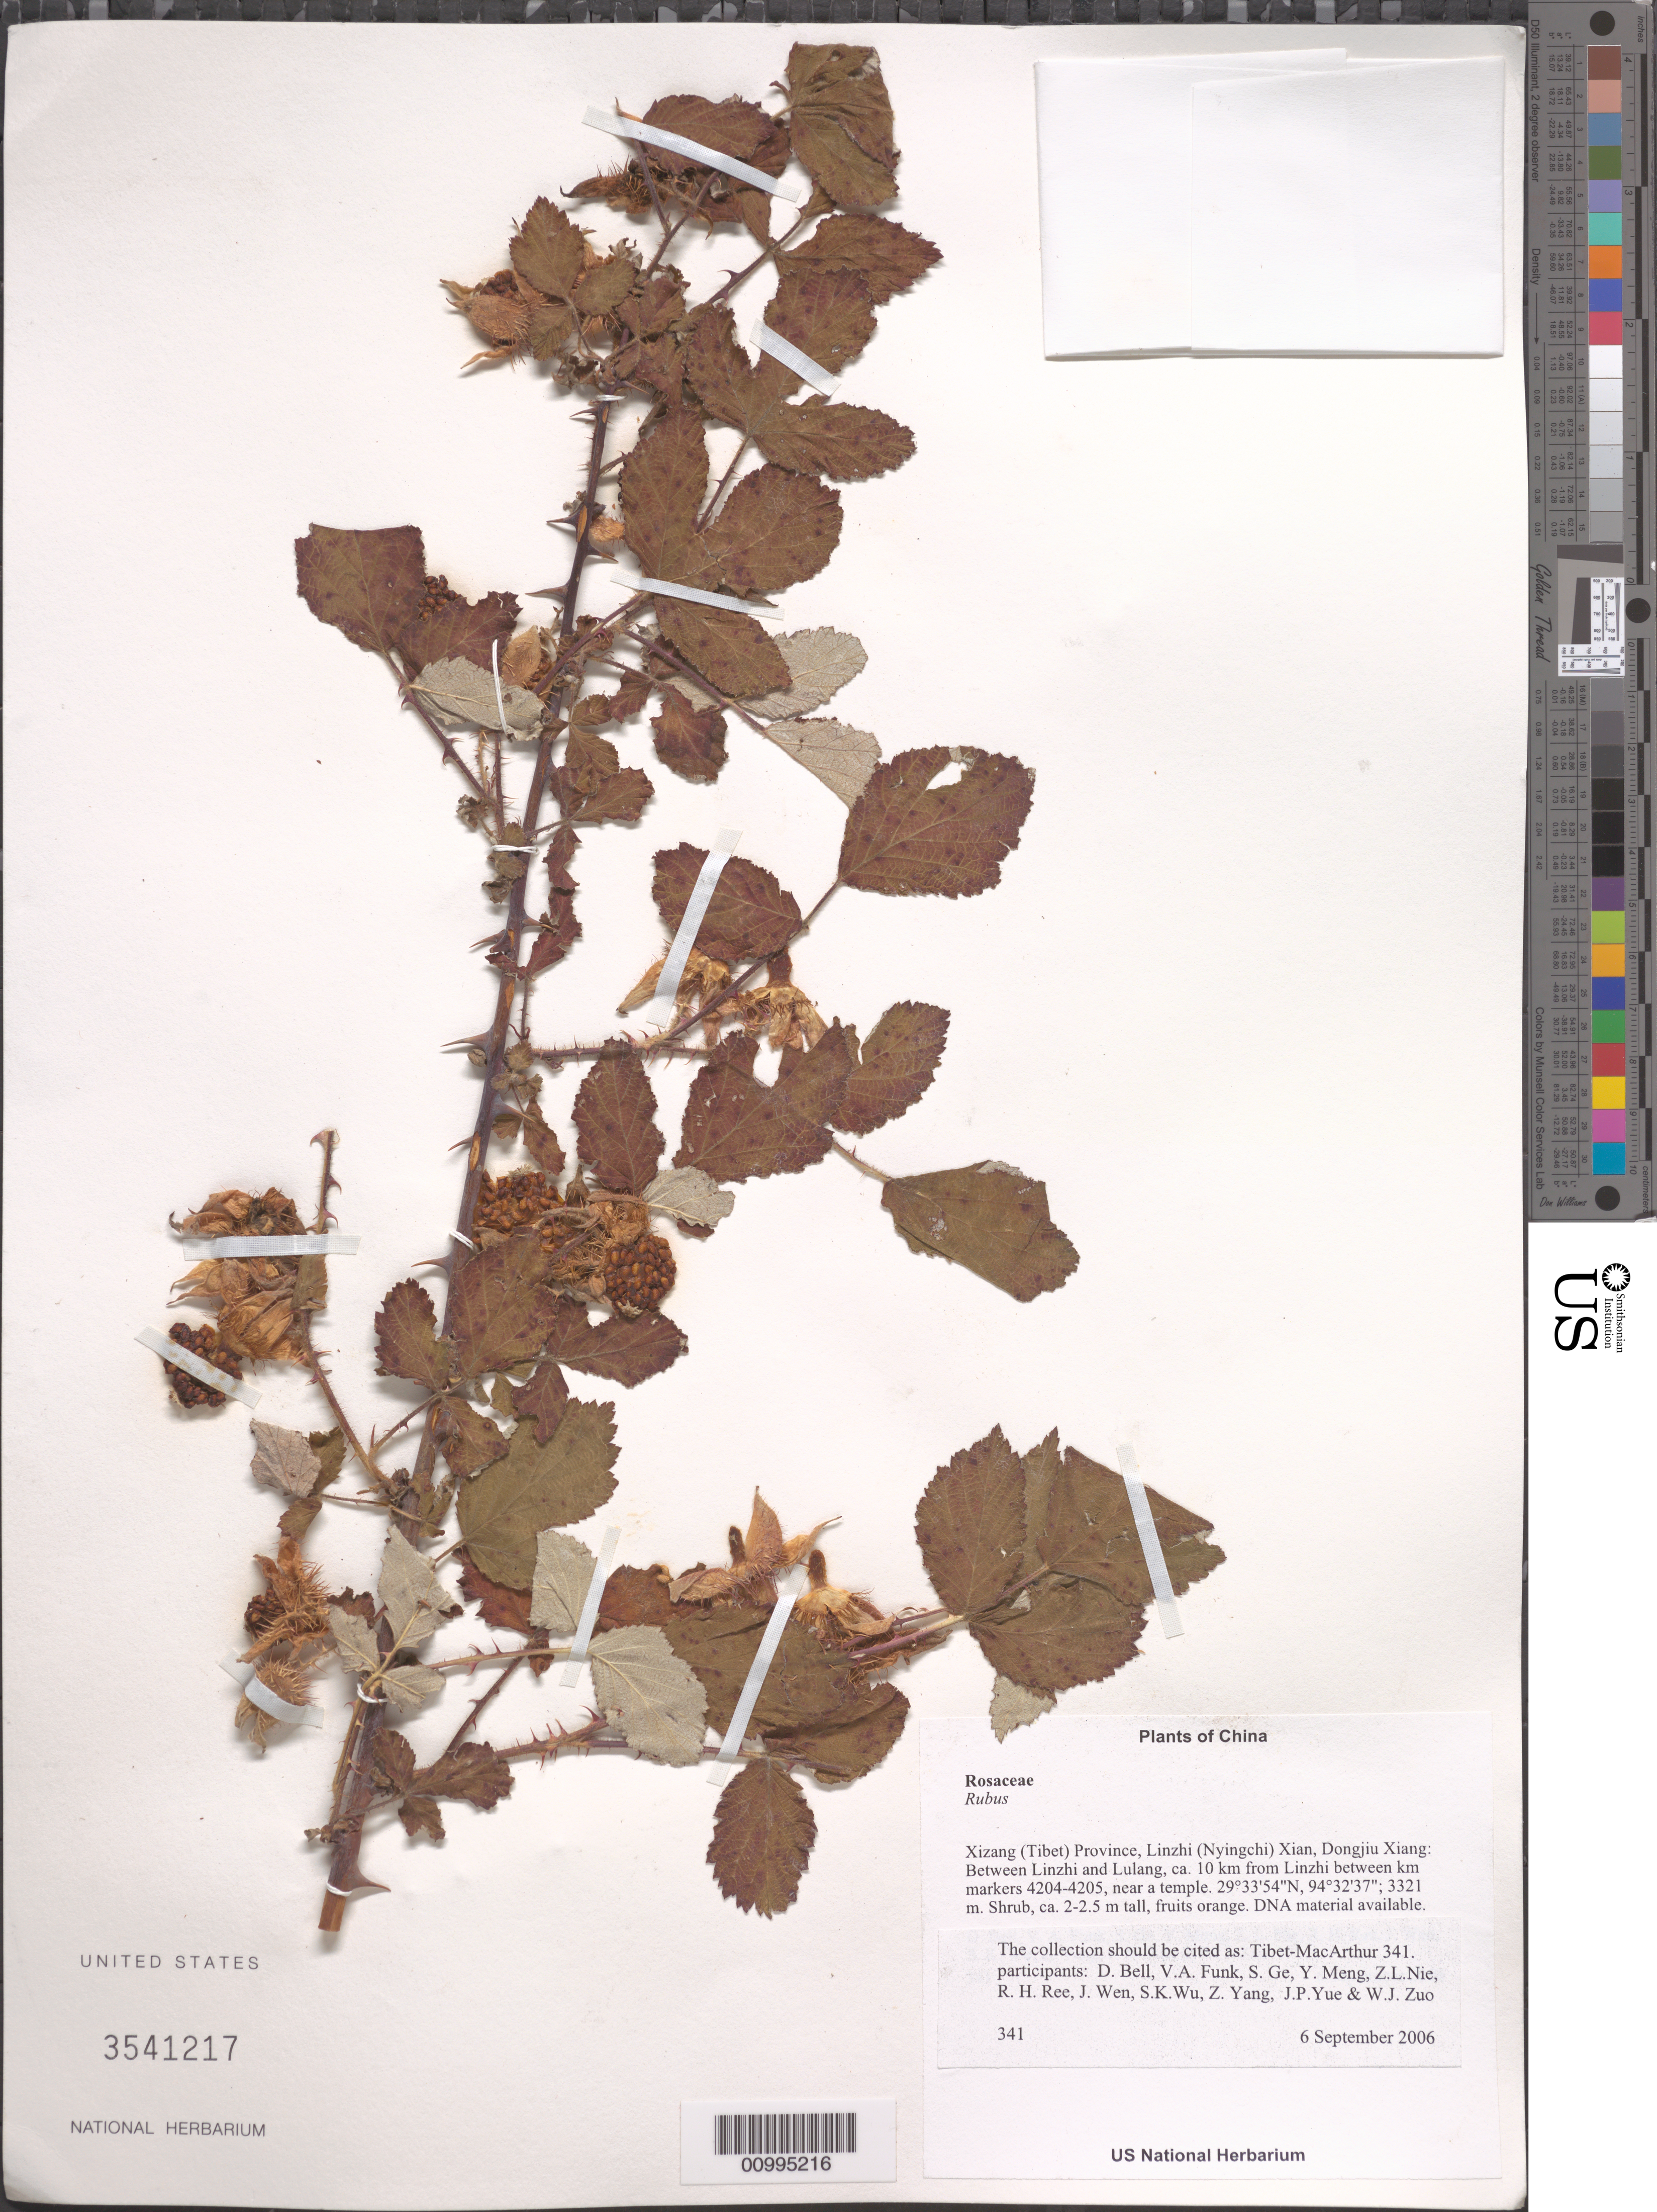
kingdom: Plantae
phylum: Tracheophyta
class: Magnoliopsida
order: Rosales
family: Rosaceae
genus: Rubus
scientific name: Rubus sp.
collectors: Tibet-MacArthur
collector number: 341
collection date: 2006-09-06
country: China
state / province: Xizang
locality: Xizang (Tibet) Province, Linzhi (Nyingchi) Xian, Dongjiu Xiang: Between Linzhi and Lulang, ca. 10 km from Linzhi between km markers 4204-4205, near a temple.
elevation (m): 3321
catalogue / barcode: US 3541217